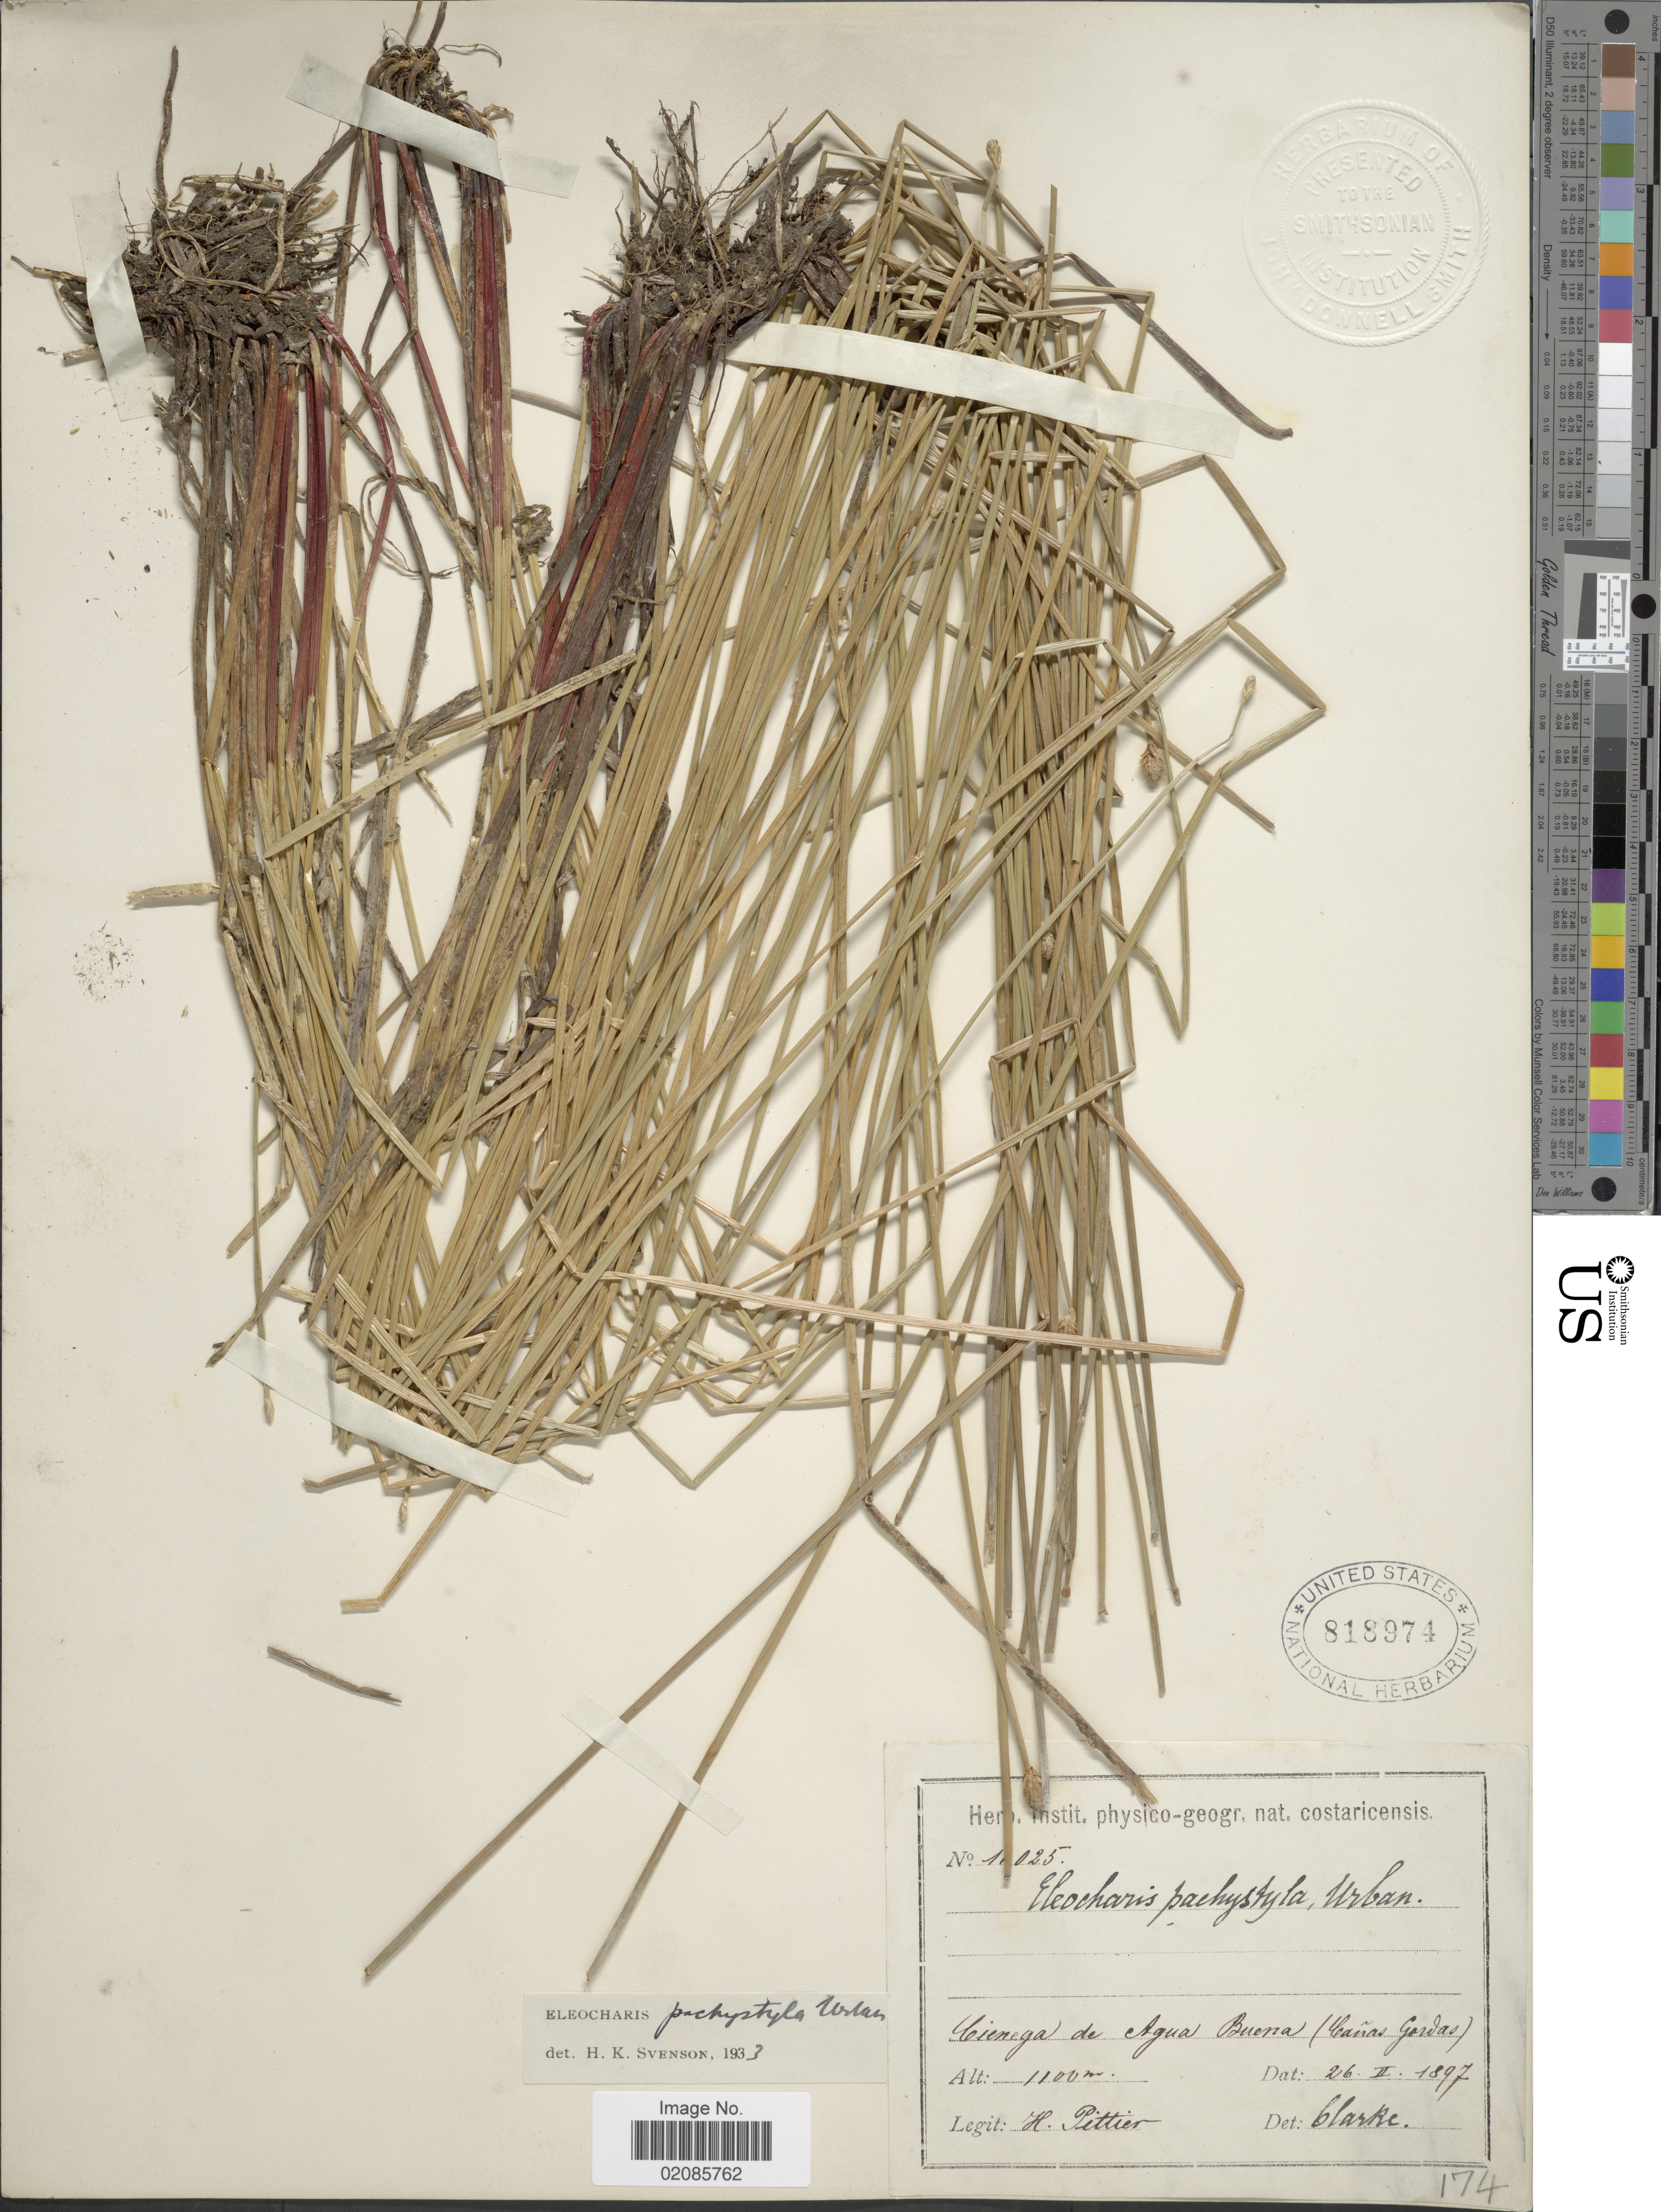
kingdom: Plantae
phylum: Tracheophyta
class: Liliopsida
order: Poales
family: Cyperaceae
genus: Eleocharis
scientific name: Eleocharis pachystyla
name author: (C. Wright) C.B. Clarke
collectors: H. F. Pittier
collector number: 11025!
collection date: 1897-02-26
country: Costa Rica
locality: Cienega de Agua Buena (Canas Gordas)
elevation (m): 1100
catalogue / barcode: US 818974